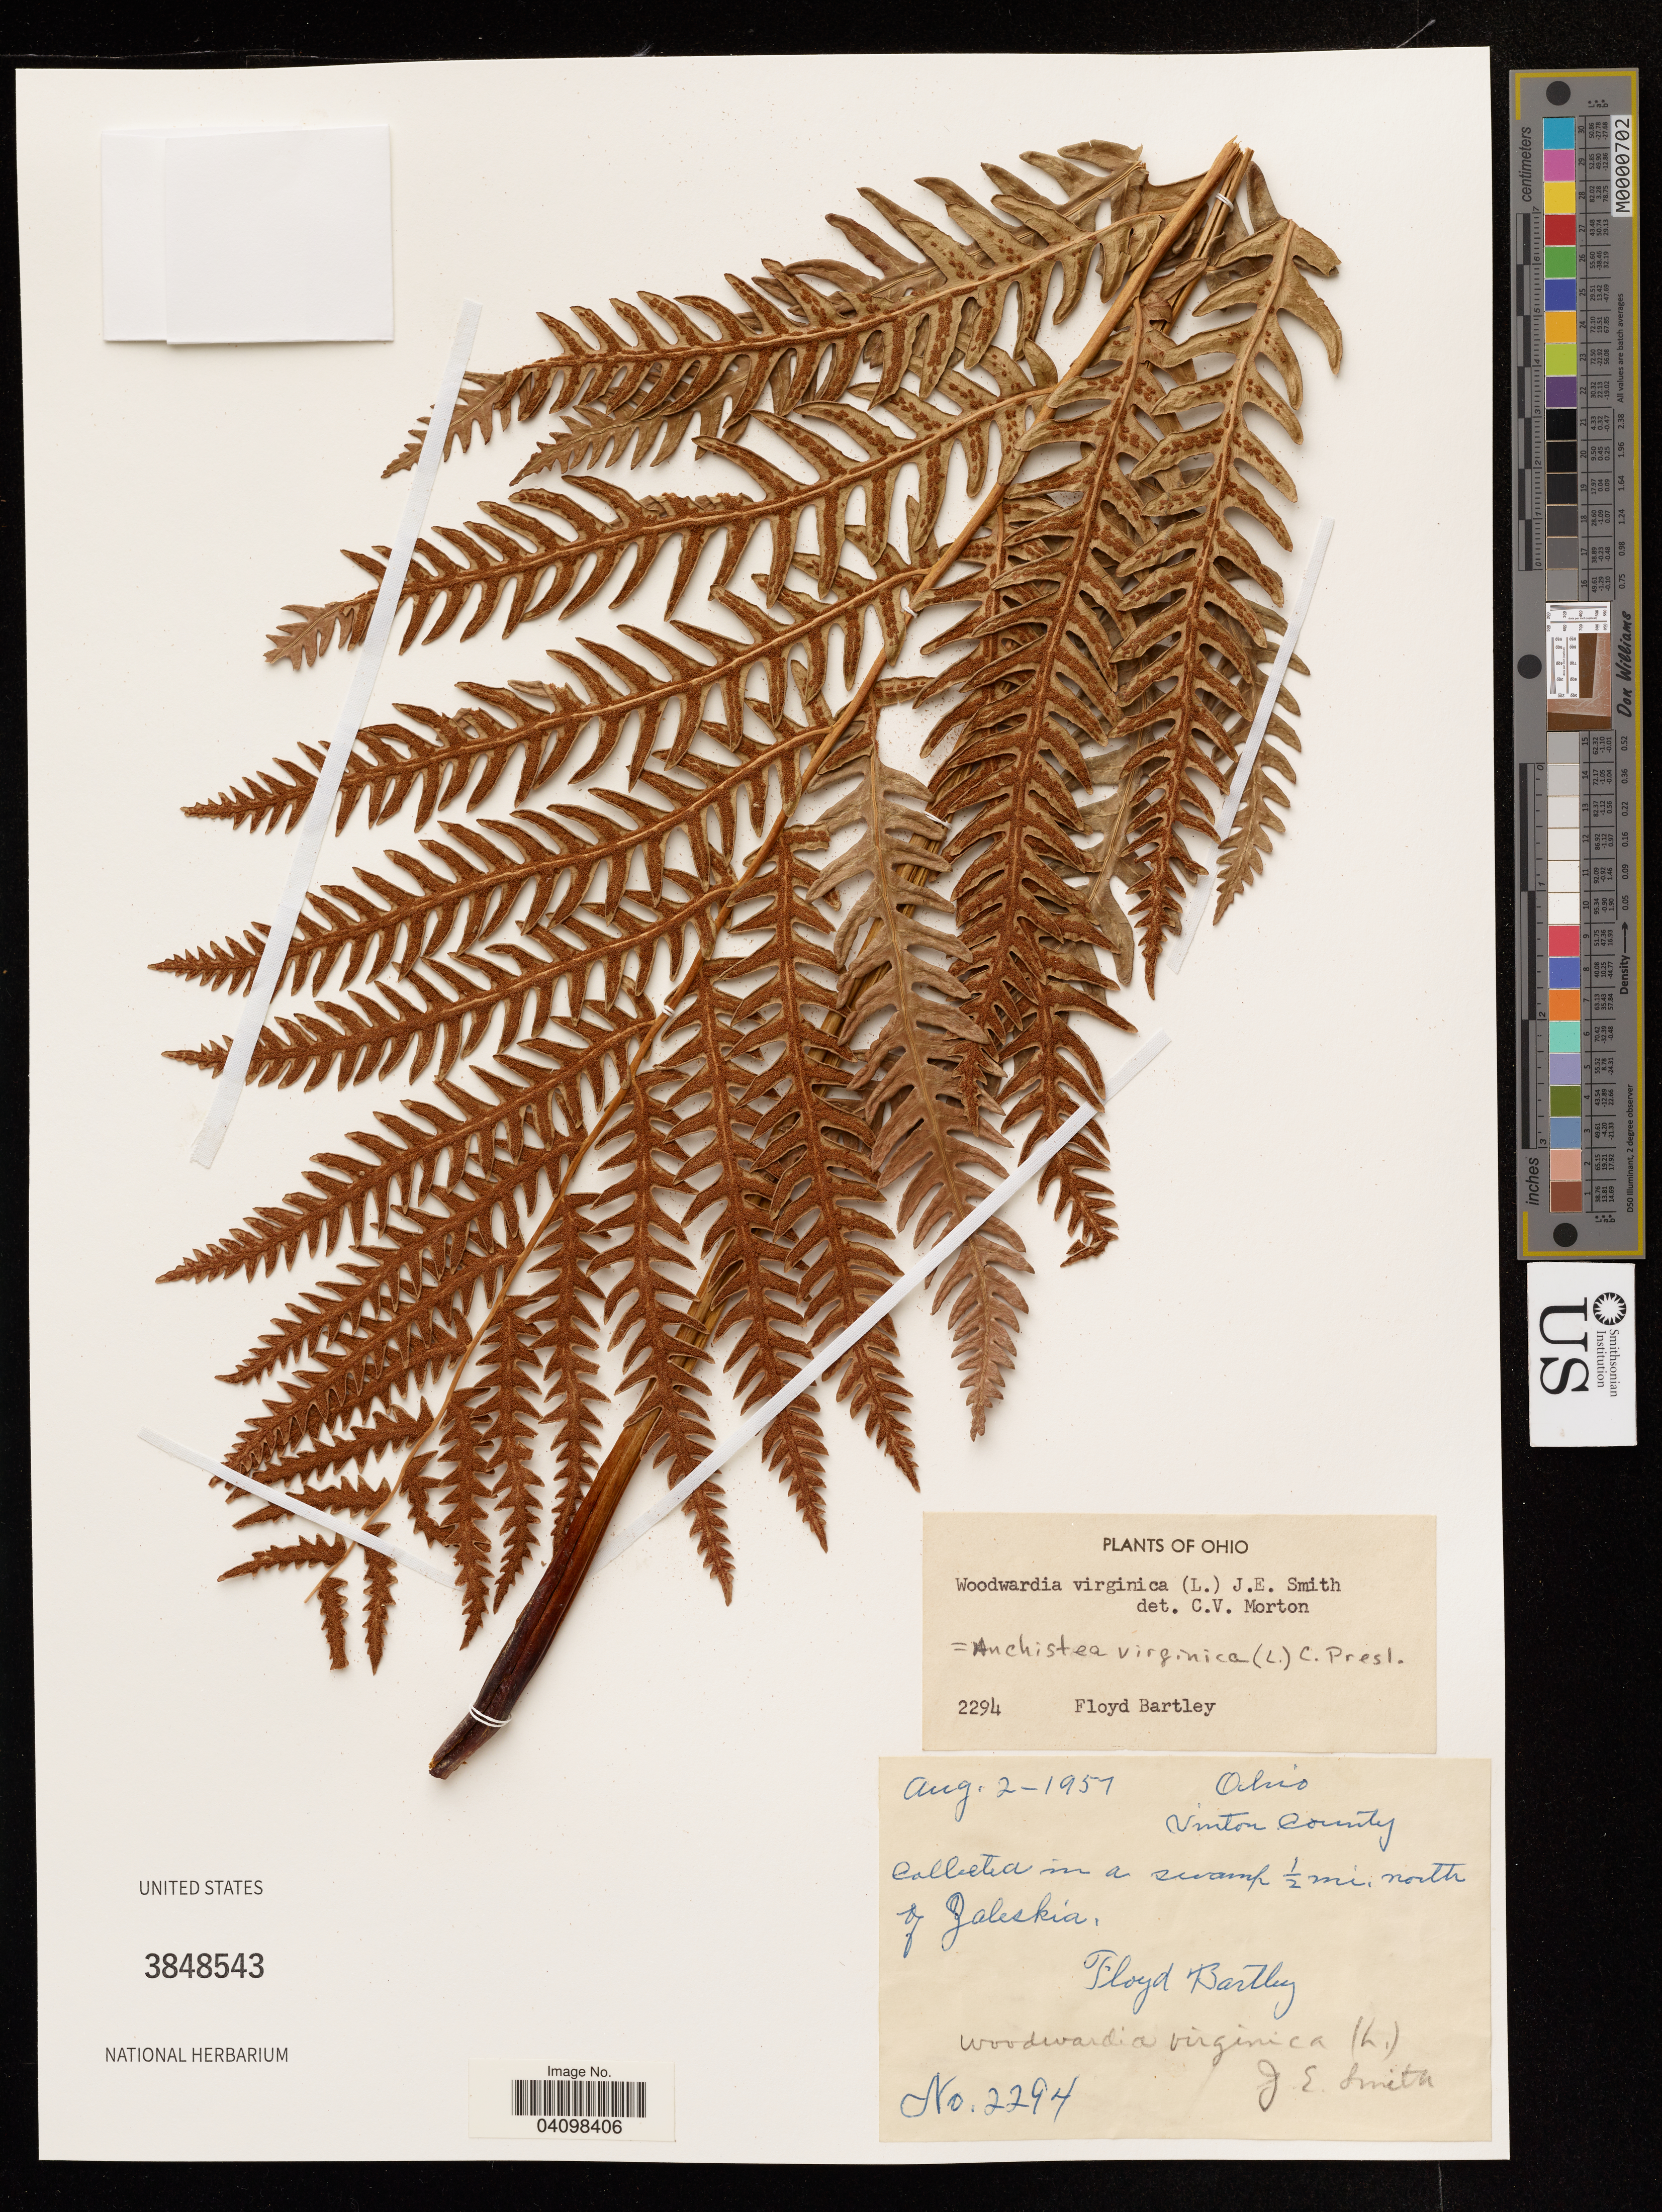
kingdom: Plantae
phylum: Tracheophyta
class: Polypodiopsida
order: Polypodiales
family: Blechnaceae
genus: Woodwardia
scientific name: Woodwardia virginica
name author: (L.) R.M. Sm.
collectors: J. Smith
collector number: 2294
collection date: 1951-08-02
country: United States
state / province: Ohio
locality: Vinton County. Collected in a swamp ½ mi north of Jaleskia.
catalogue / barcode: US 3848543